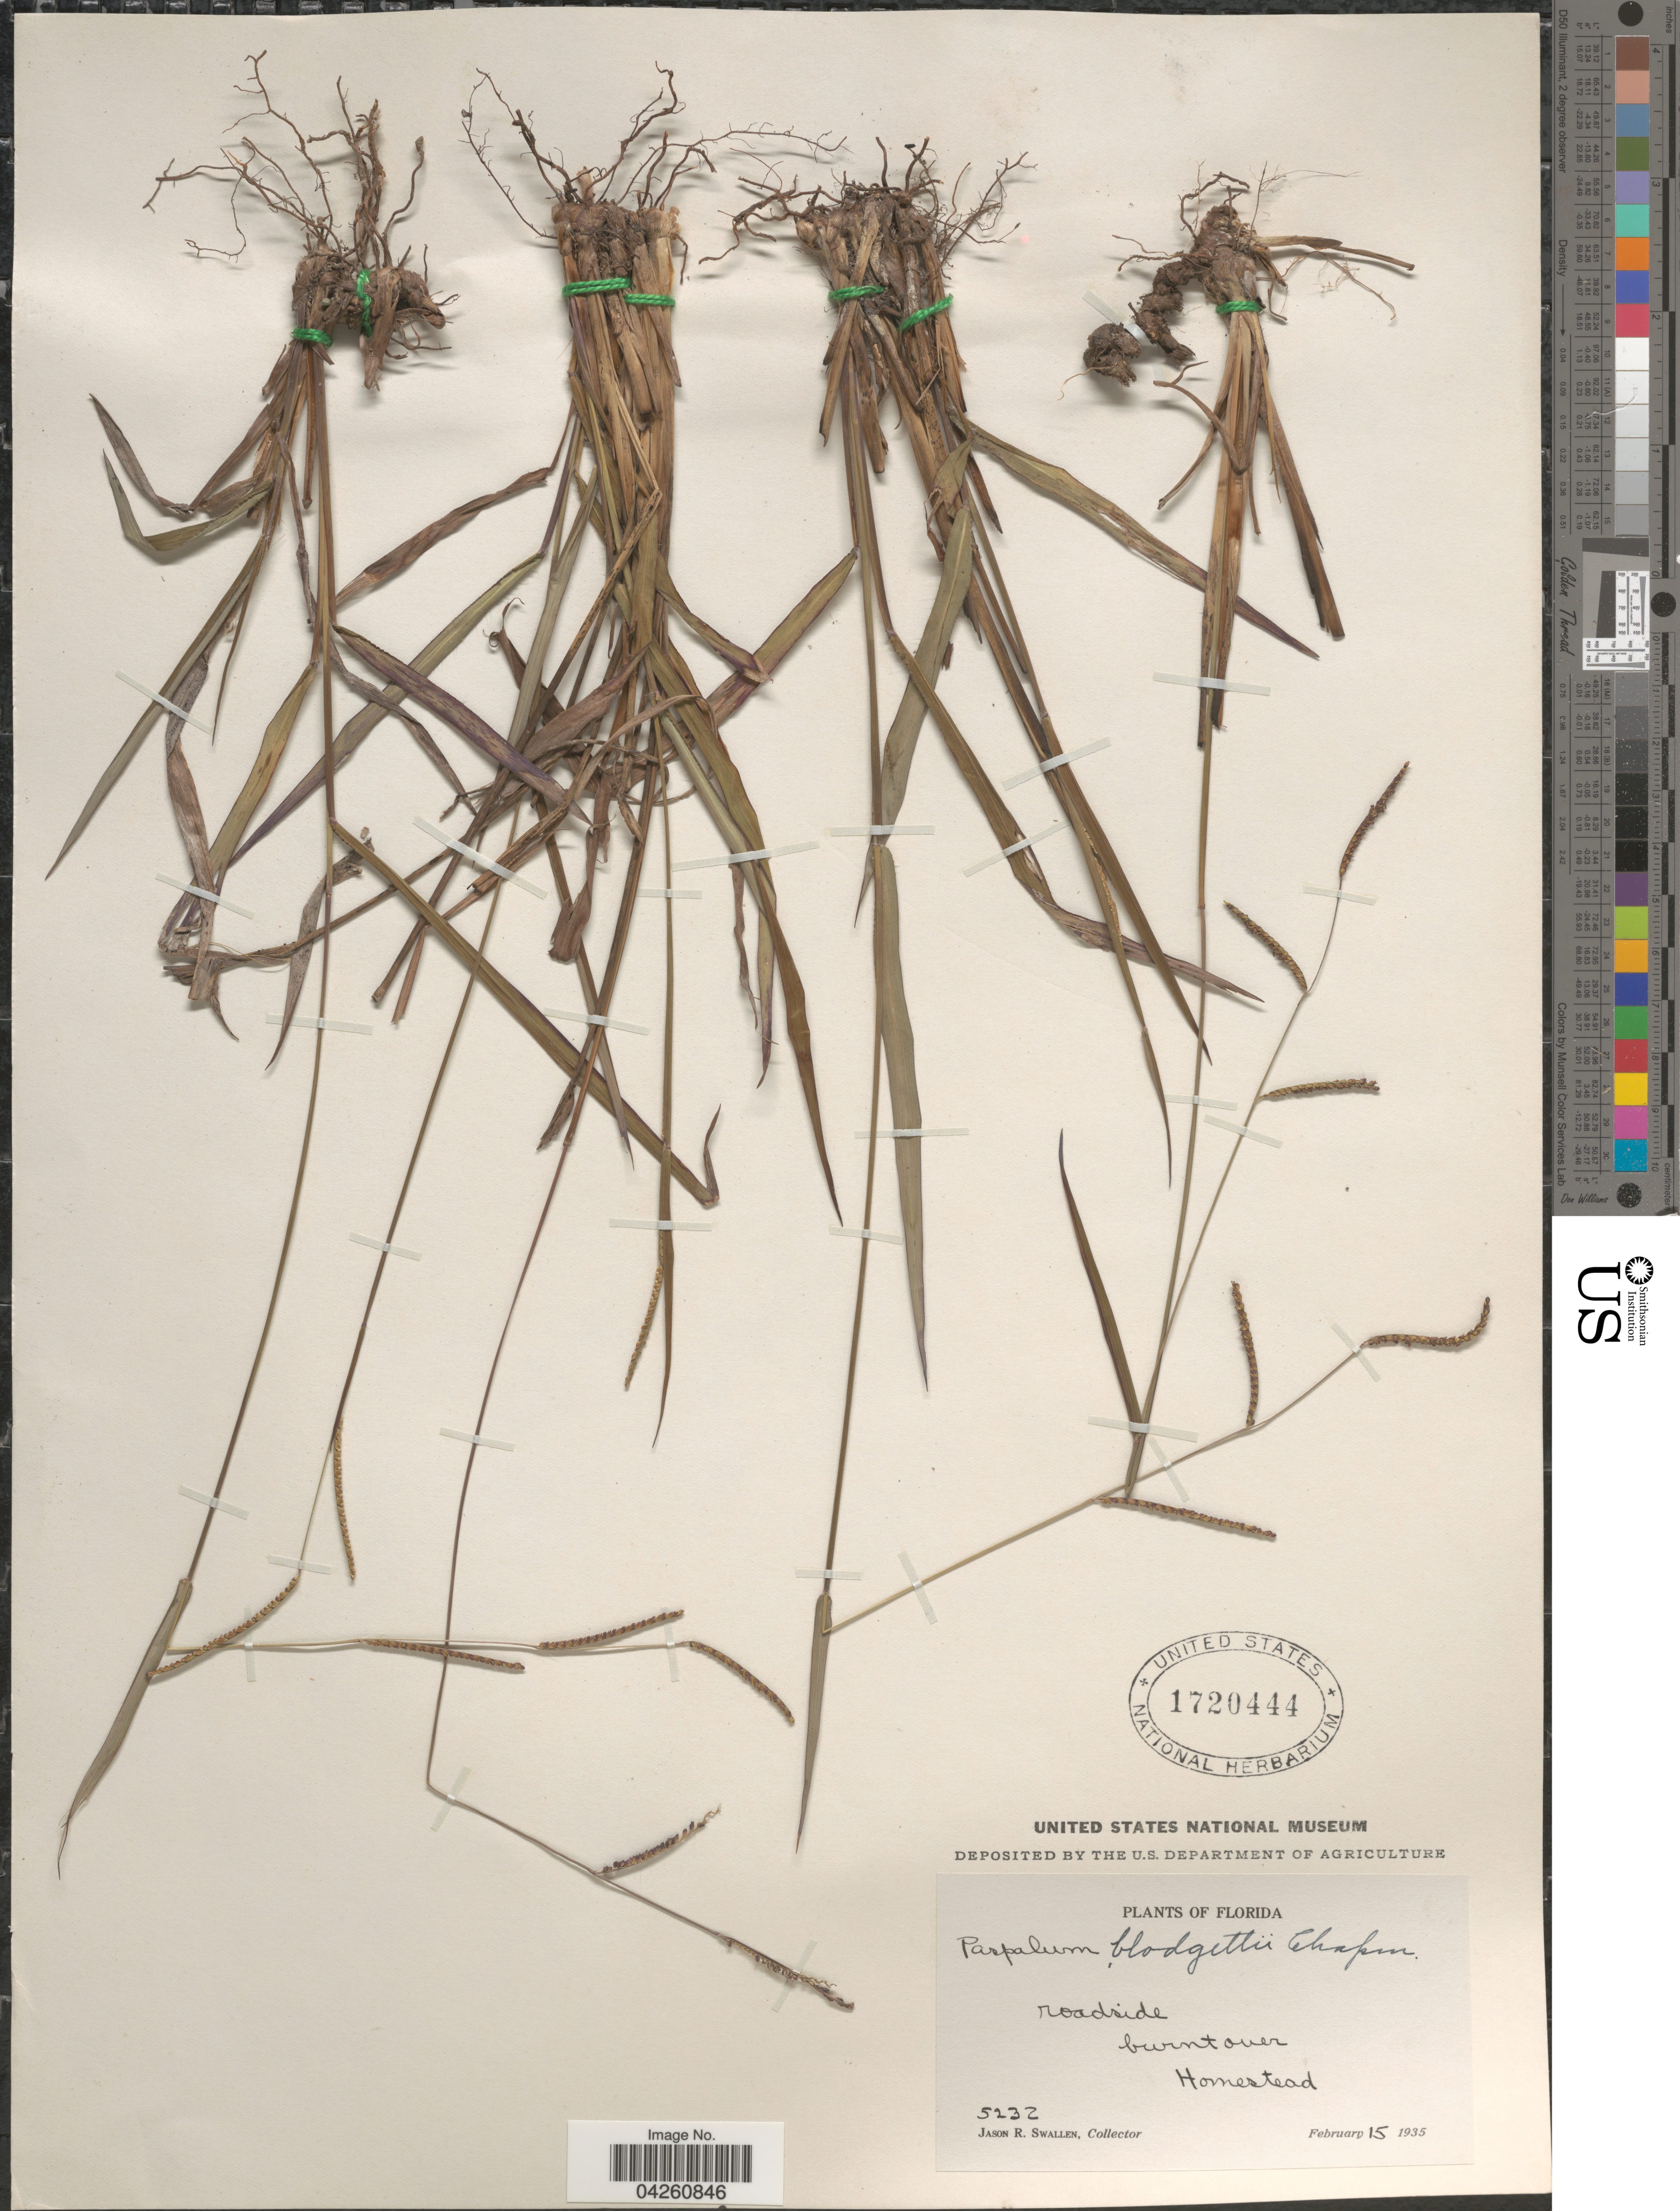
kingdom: Plantae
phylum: Tracheophyta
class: Liliopsida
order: Poales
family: Poaceae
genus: Paspalum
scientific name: Paspalum blodgettii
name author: Chapm.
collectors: J. R. Swallen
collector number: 5232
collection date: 1935-02-15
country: United States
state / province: Florida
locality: Roadside. Burnt over. Homestead.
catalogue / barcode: US 1720444